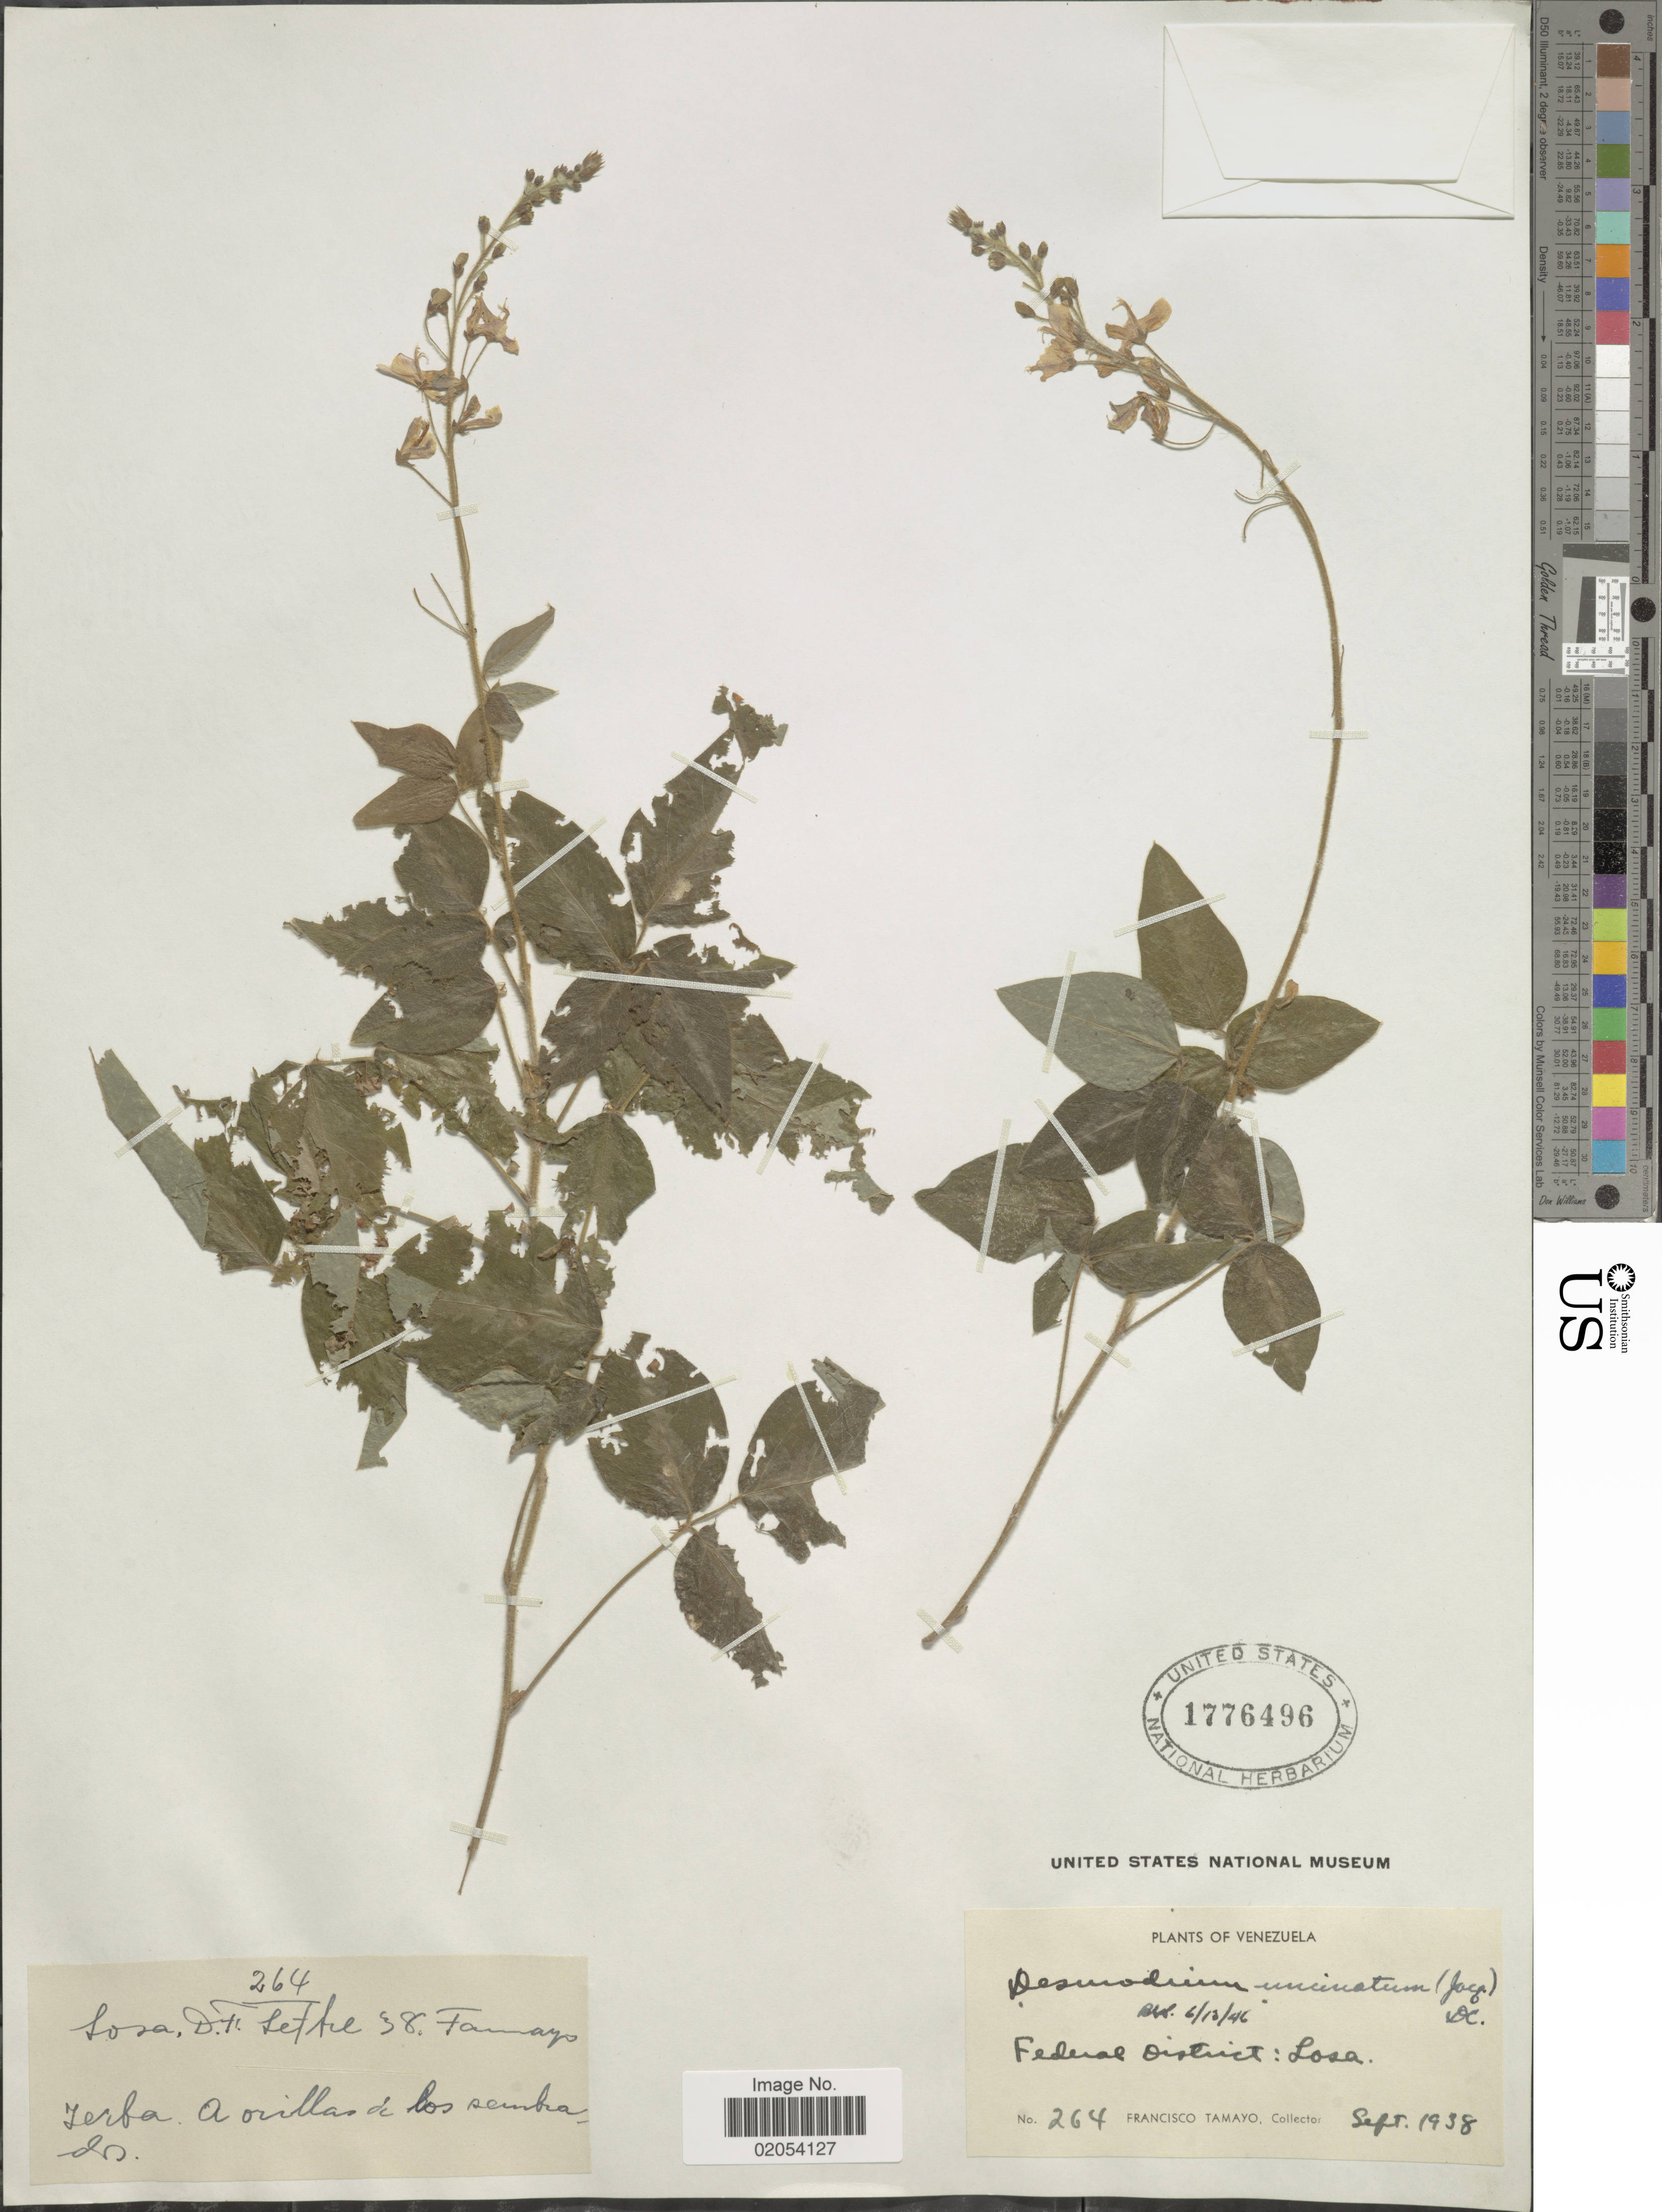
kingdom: Plantae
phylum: Tracheophyta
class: Magnoliopsida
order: Fabales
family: Fabaceae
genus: Desmodium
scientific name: Desmodium uncinatum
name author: (Jacq.) DC.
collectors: F. Tamayo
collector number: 264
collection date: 1938-09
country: Venezuela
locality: Federal District: Losa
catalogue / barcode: US 1776496